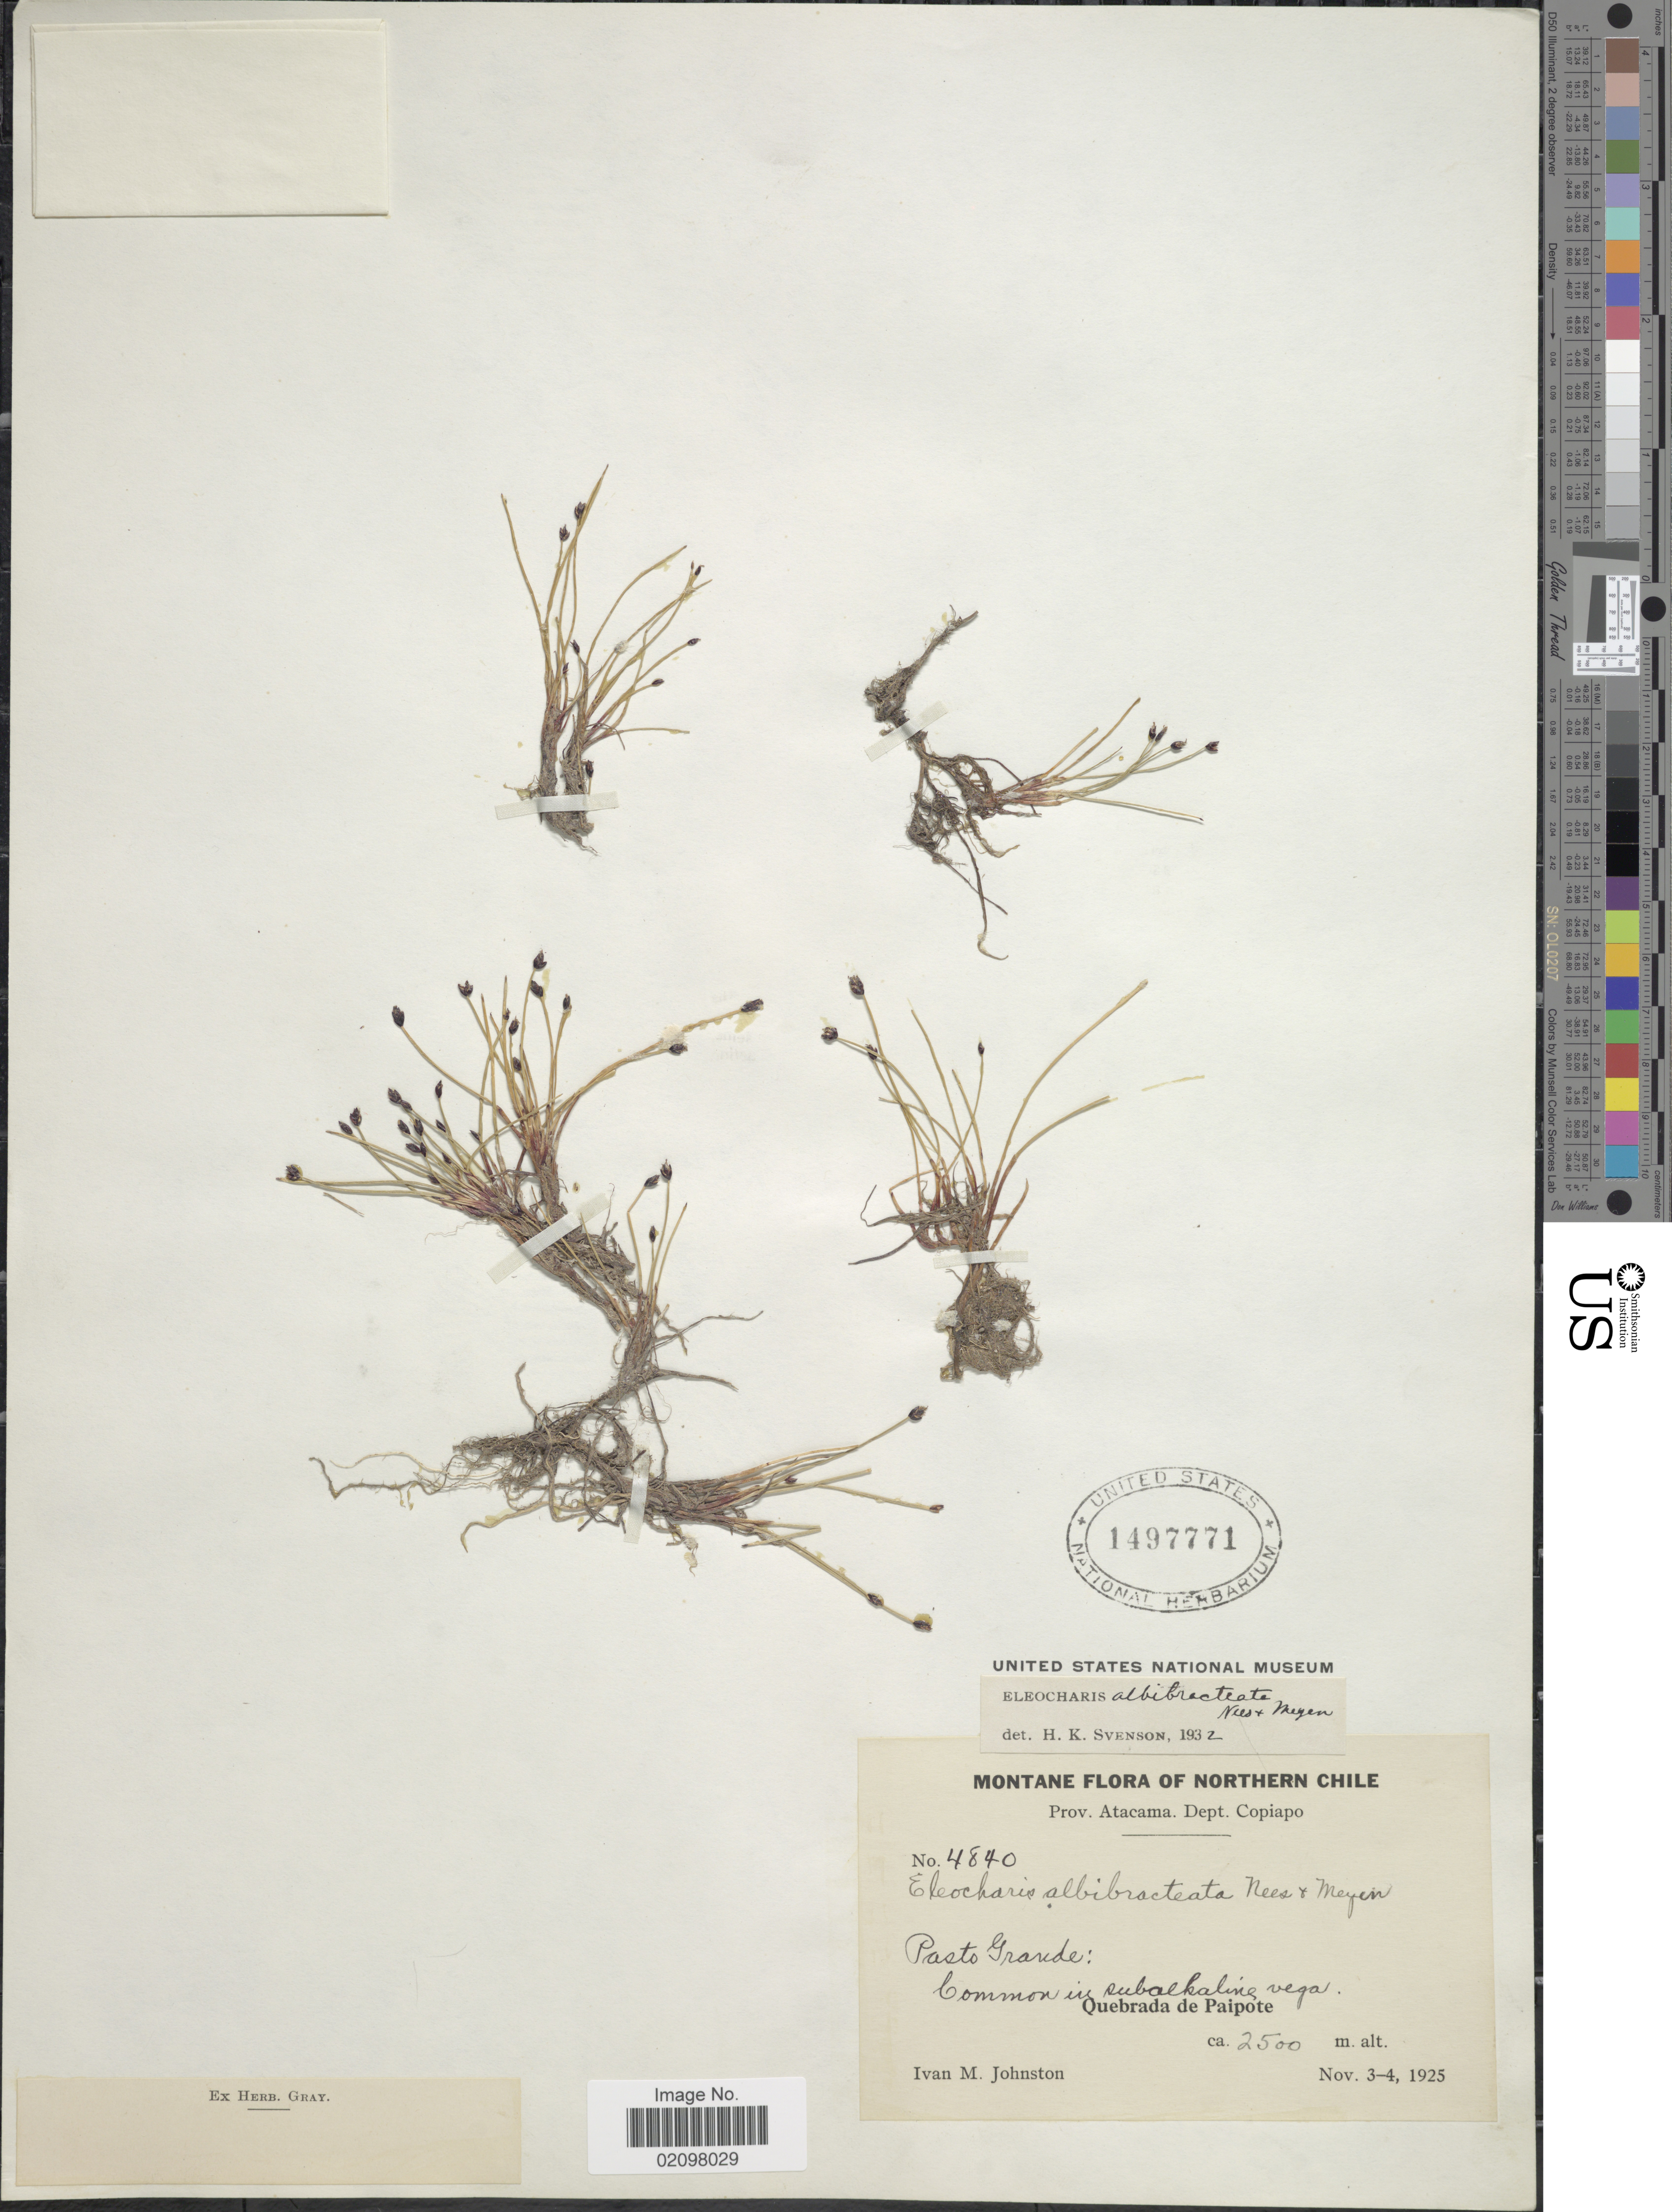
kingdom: Plantae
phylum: Tracheophyta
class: Liliopsida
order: Poales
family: Cyperaceae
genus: Eleocharis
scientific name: Eleocharis albibracteata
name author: Nees & Meyen ex Kunth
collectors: I.M. Johnston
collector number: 4840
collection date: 1925-11-03/1925-11-04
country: Chile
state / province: Atacama (III)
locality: Montane of Northern Chile, Prov. Atacama. Dept. Copiapo, Pasto Grande: Common in subalkaline vega. Quebrada de Paipote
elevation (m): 2500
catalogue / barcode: US 1497771